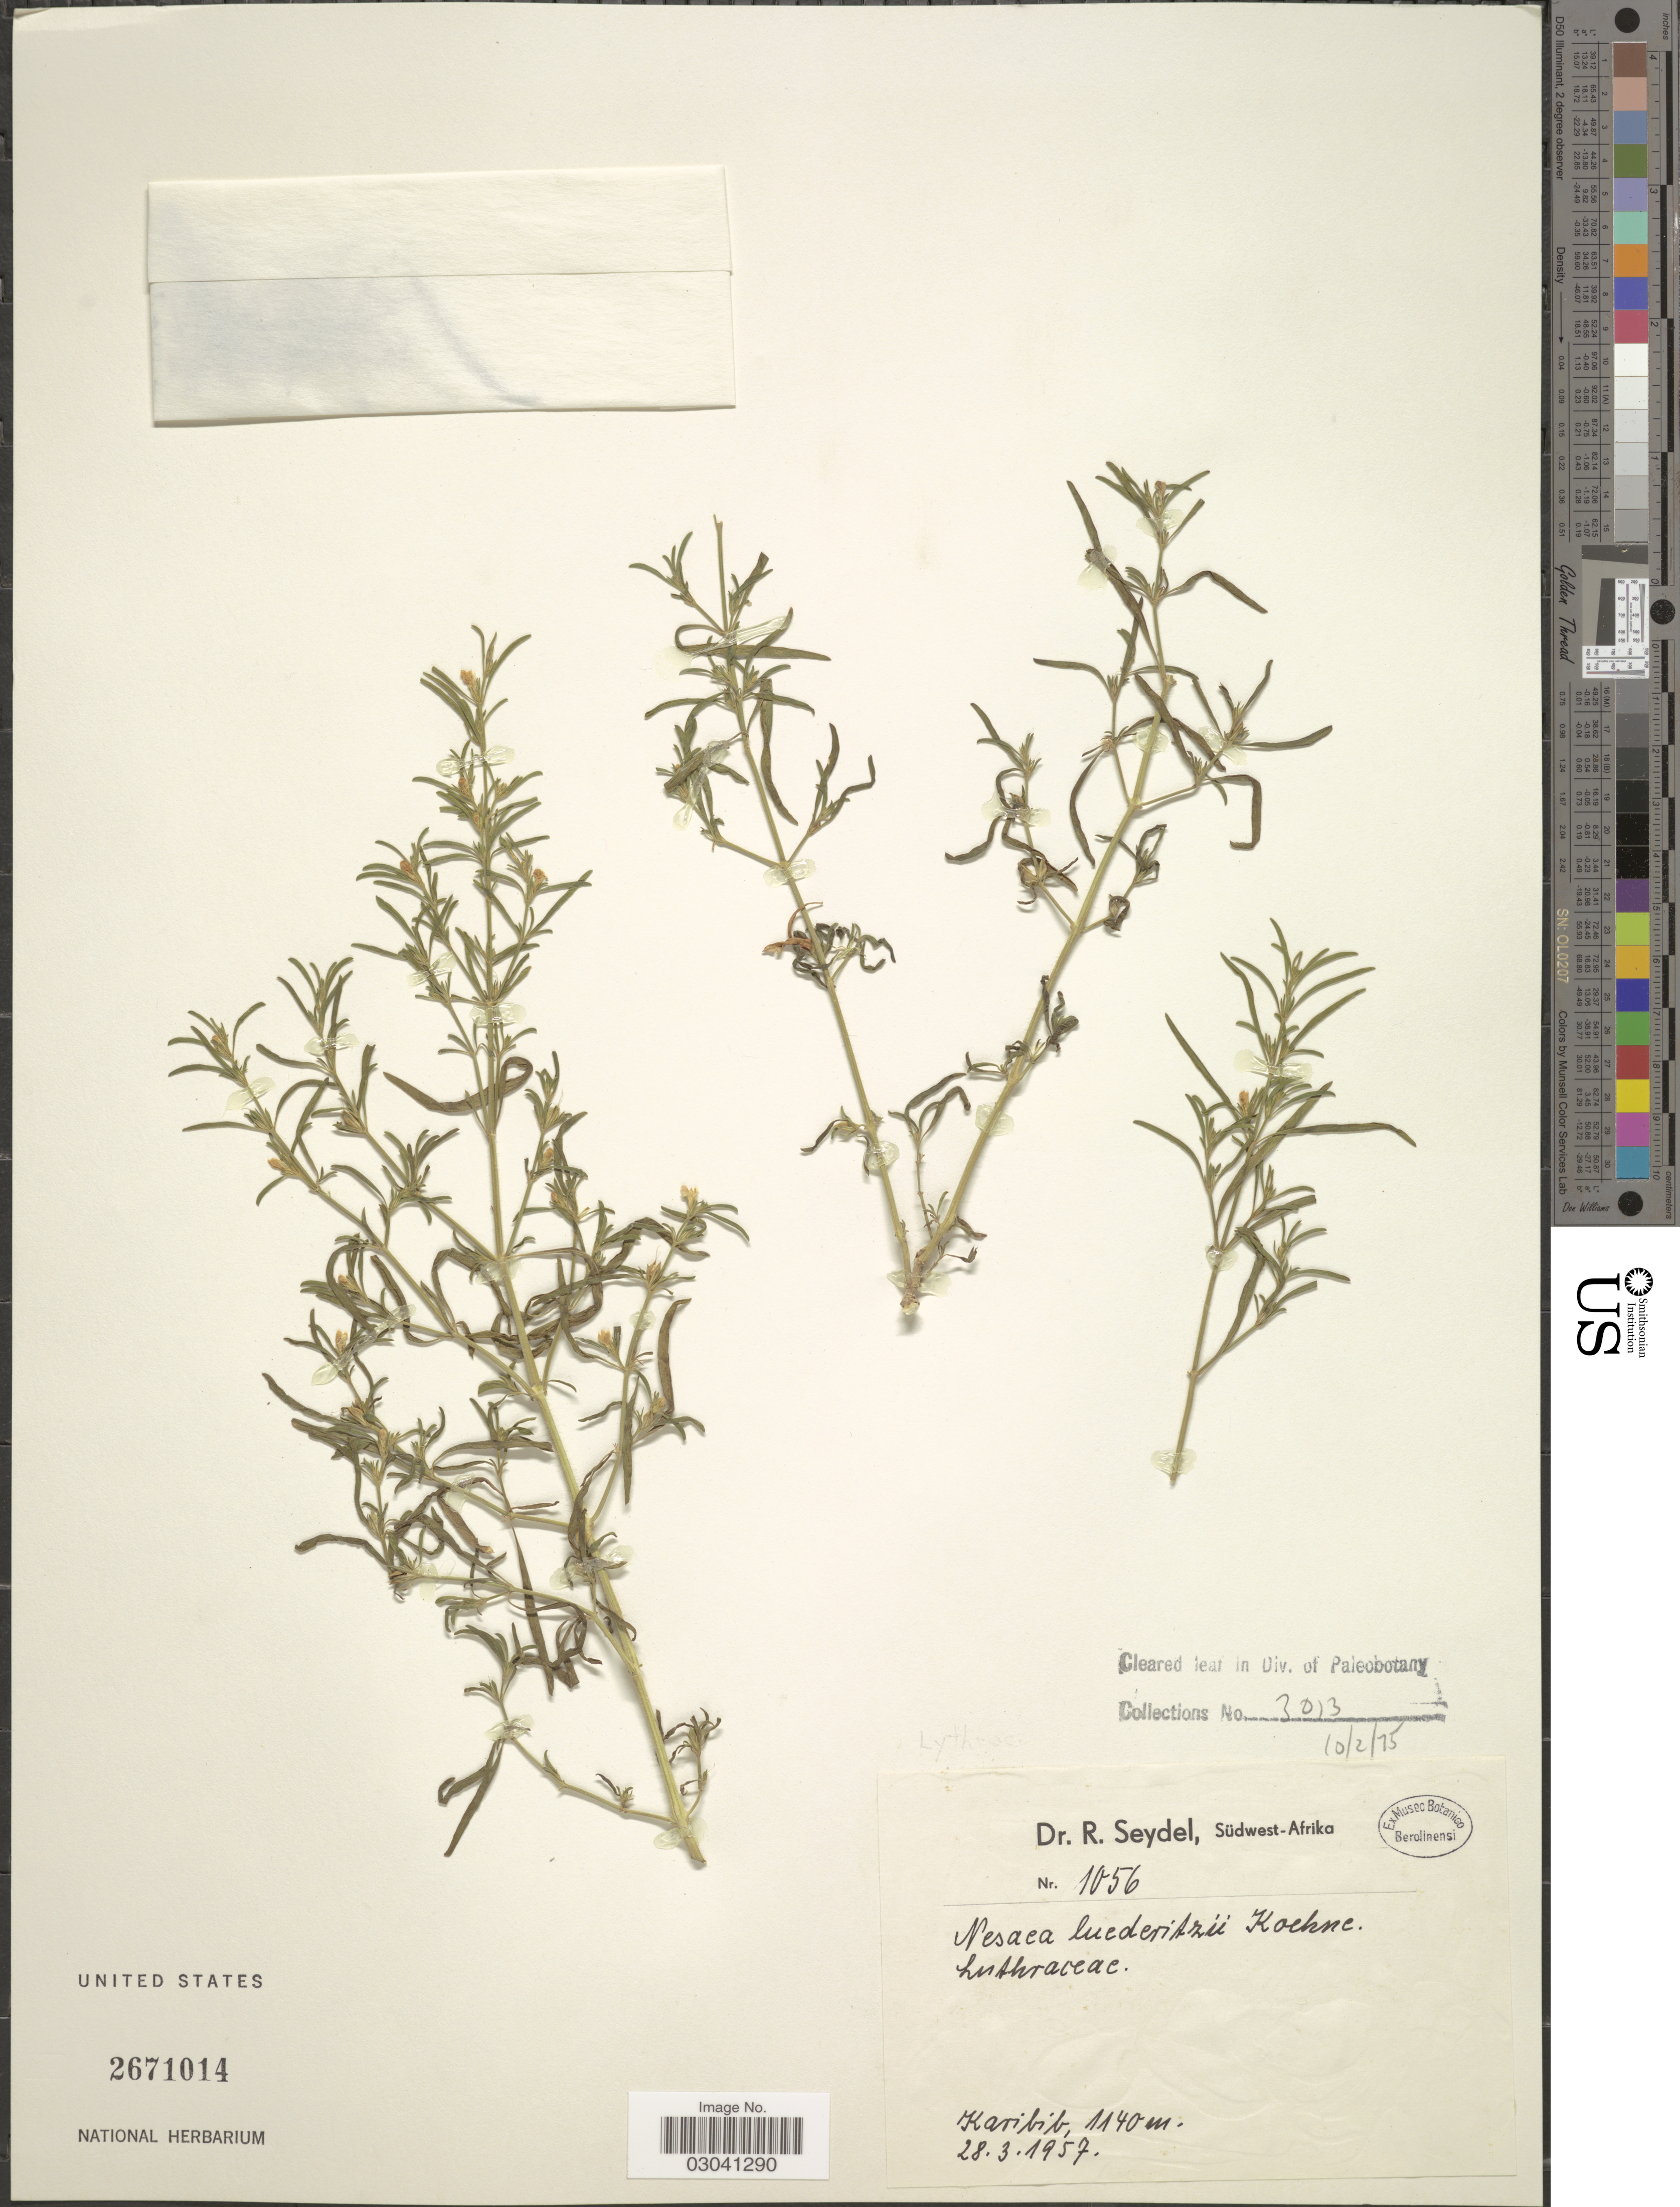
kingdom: Plantae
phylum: Tracheophyta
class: Magnoliopsida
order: Myrtales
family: Lythraceae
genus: Ammannia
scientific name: Ammannia luederitzii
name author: (Koehne) S.A. Graham & Gandhi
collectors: R. Seydel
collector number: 1056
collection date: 1957-03-28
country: Namibia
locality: Südwest-Afrika, Karibib.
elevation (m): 1140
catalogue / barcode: US 2671014